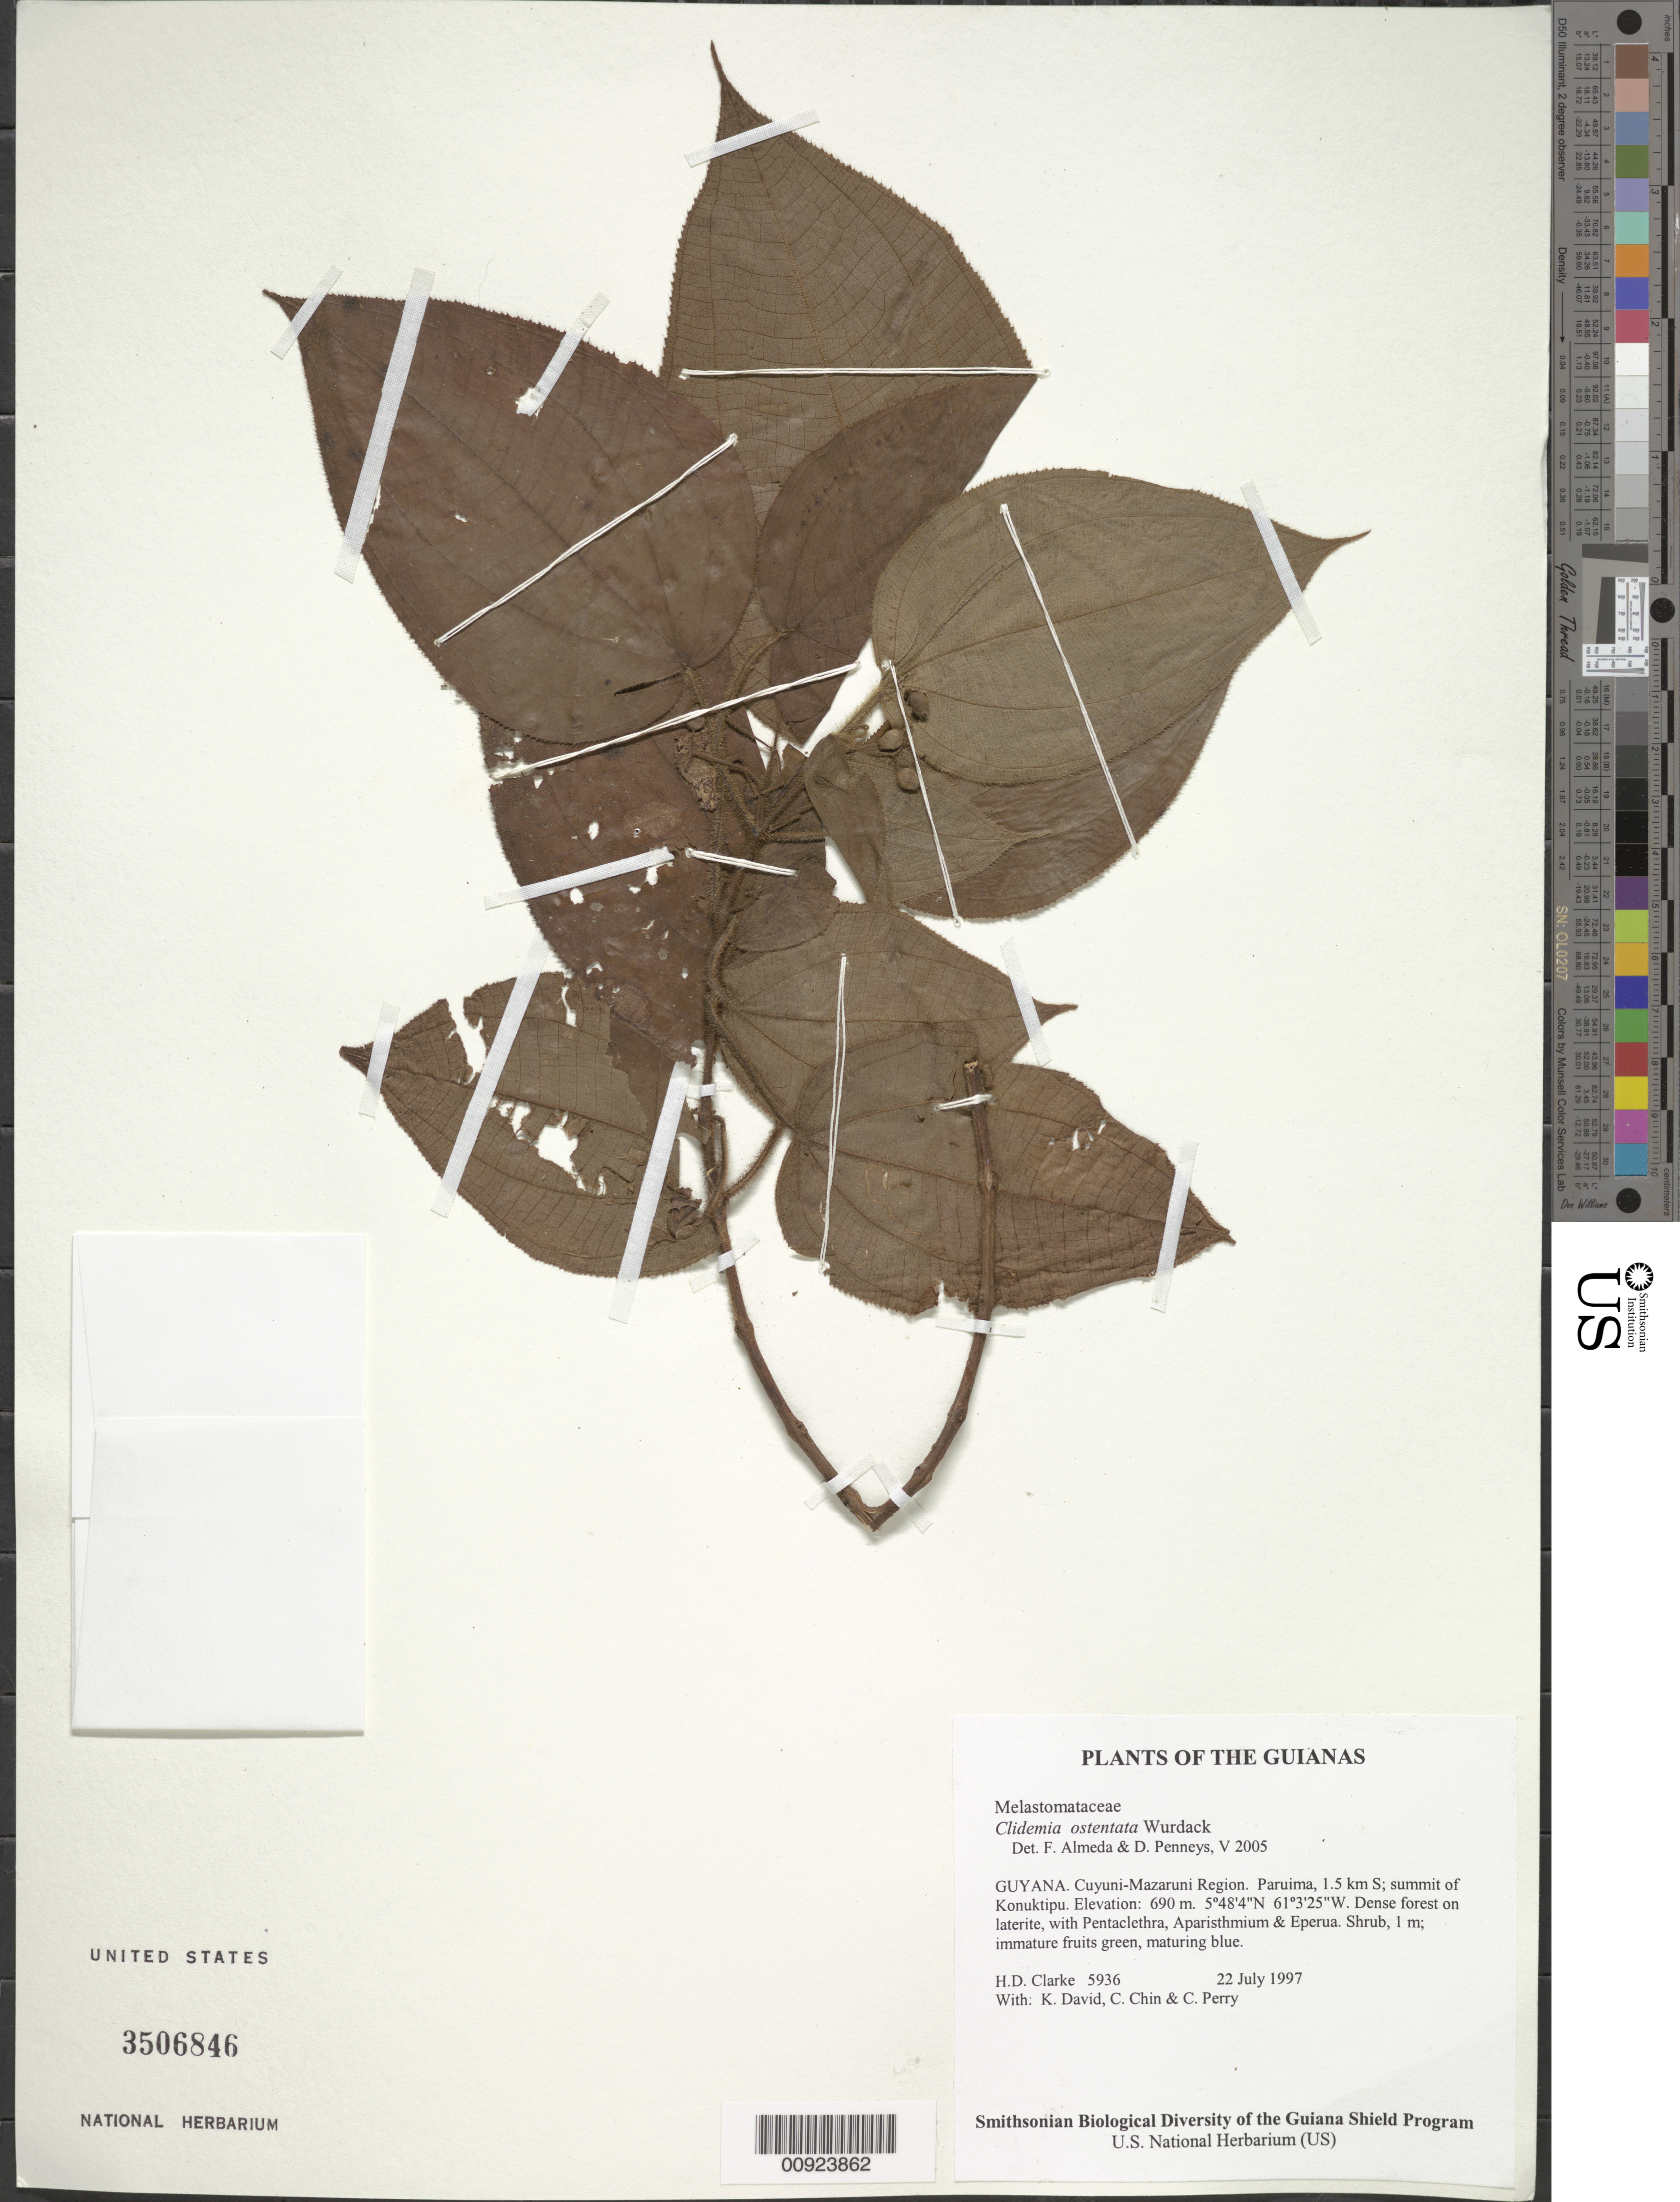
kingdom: Plantae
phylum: Tracheophyta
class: Magnoliopsida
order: Myrtales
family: Melastomataceae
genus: Clidemia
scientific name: Clidemia ostentata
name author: Wurdack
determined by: Almeda, F.; Penneys, D. S.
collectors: H. D. Clarke, K. David, C. Chin & C. Perry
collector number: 5936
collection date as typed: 22 July 1997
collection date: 1997-07-22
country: Guyana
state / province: Cuyuni-Mazaruni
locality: Paruima, 1.5 km S; summit of Konuktipu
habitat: Dense forest on laterite, with Pentaclethra, Aparisthmium & Eperua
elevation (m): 690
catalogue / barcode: US 3506846